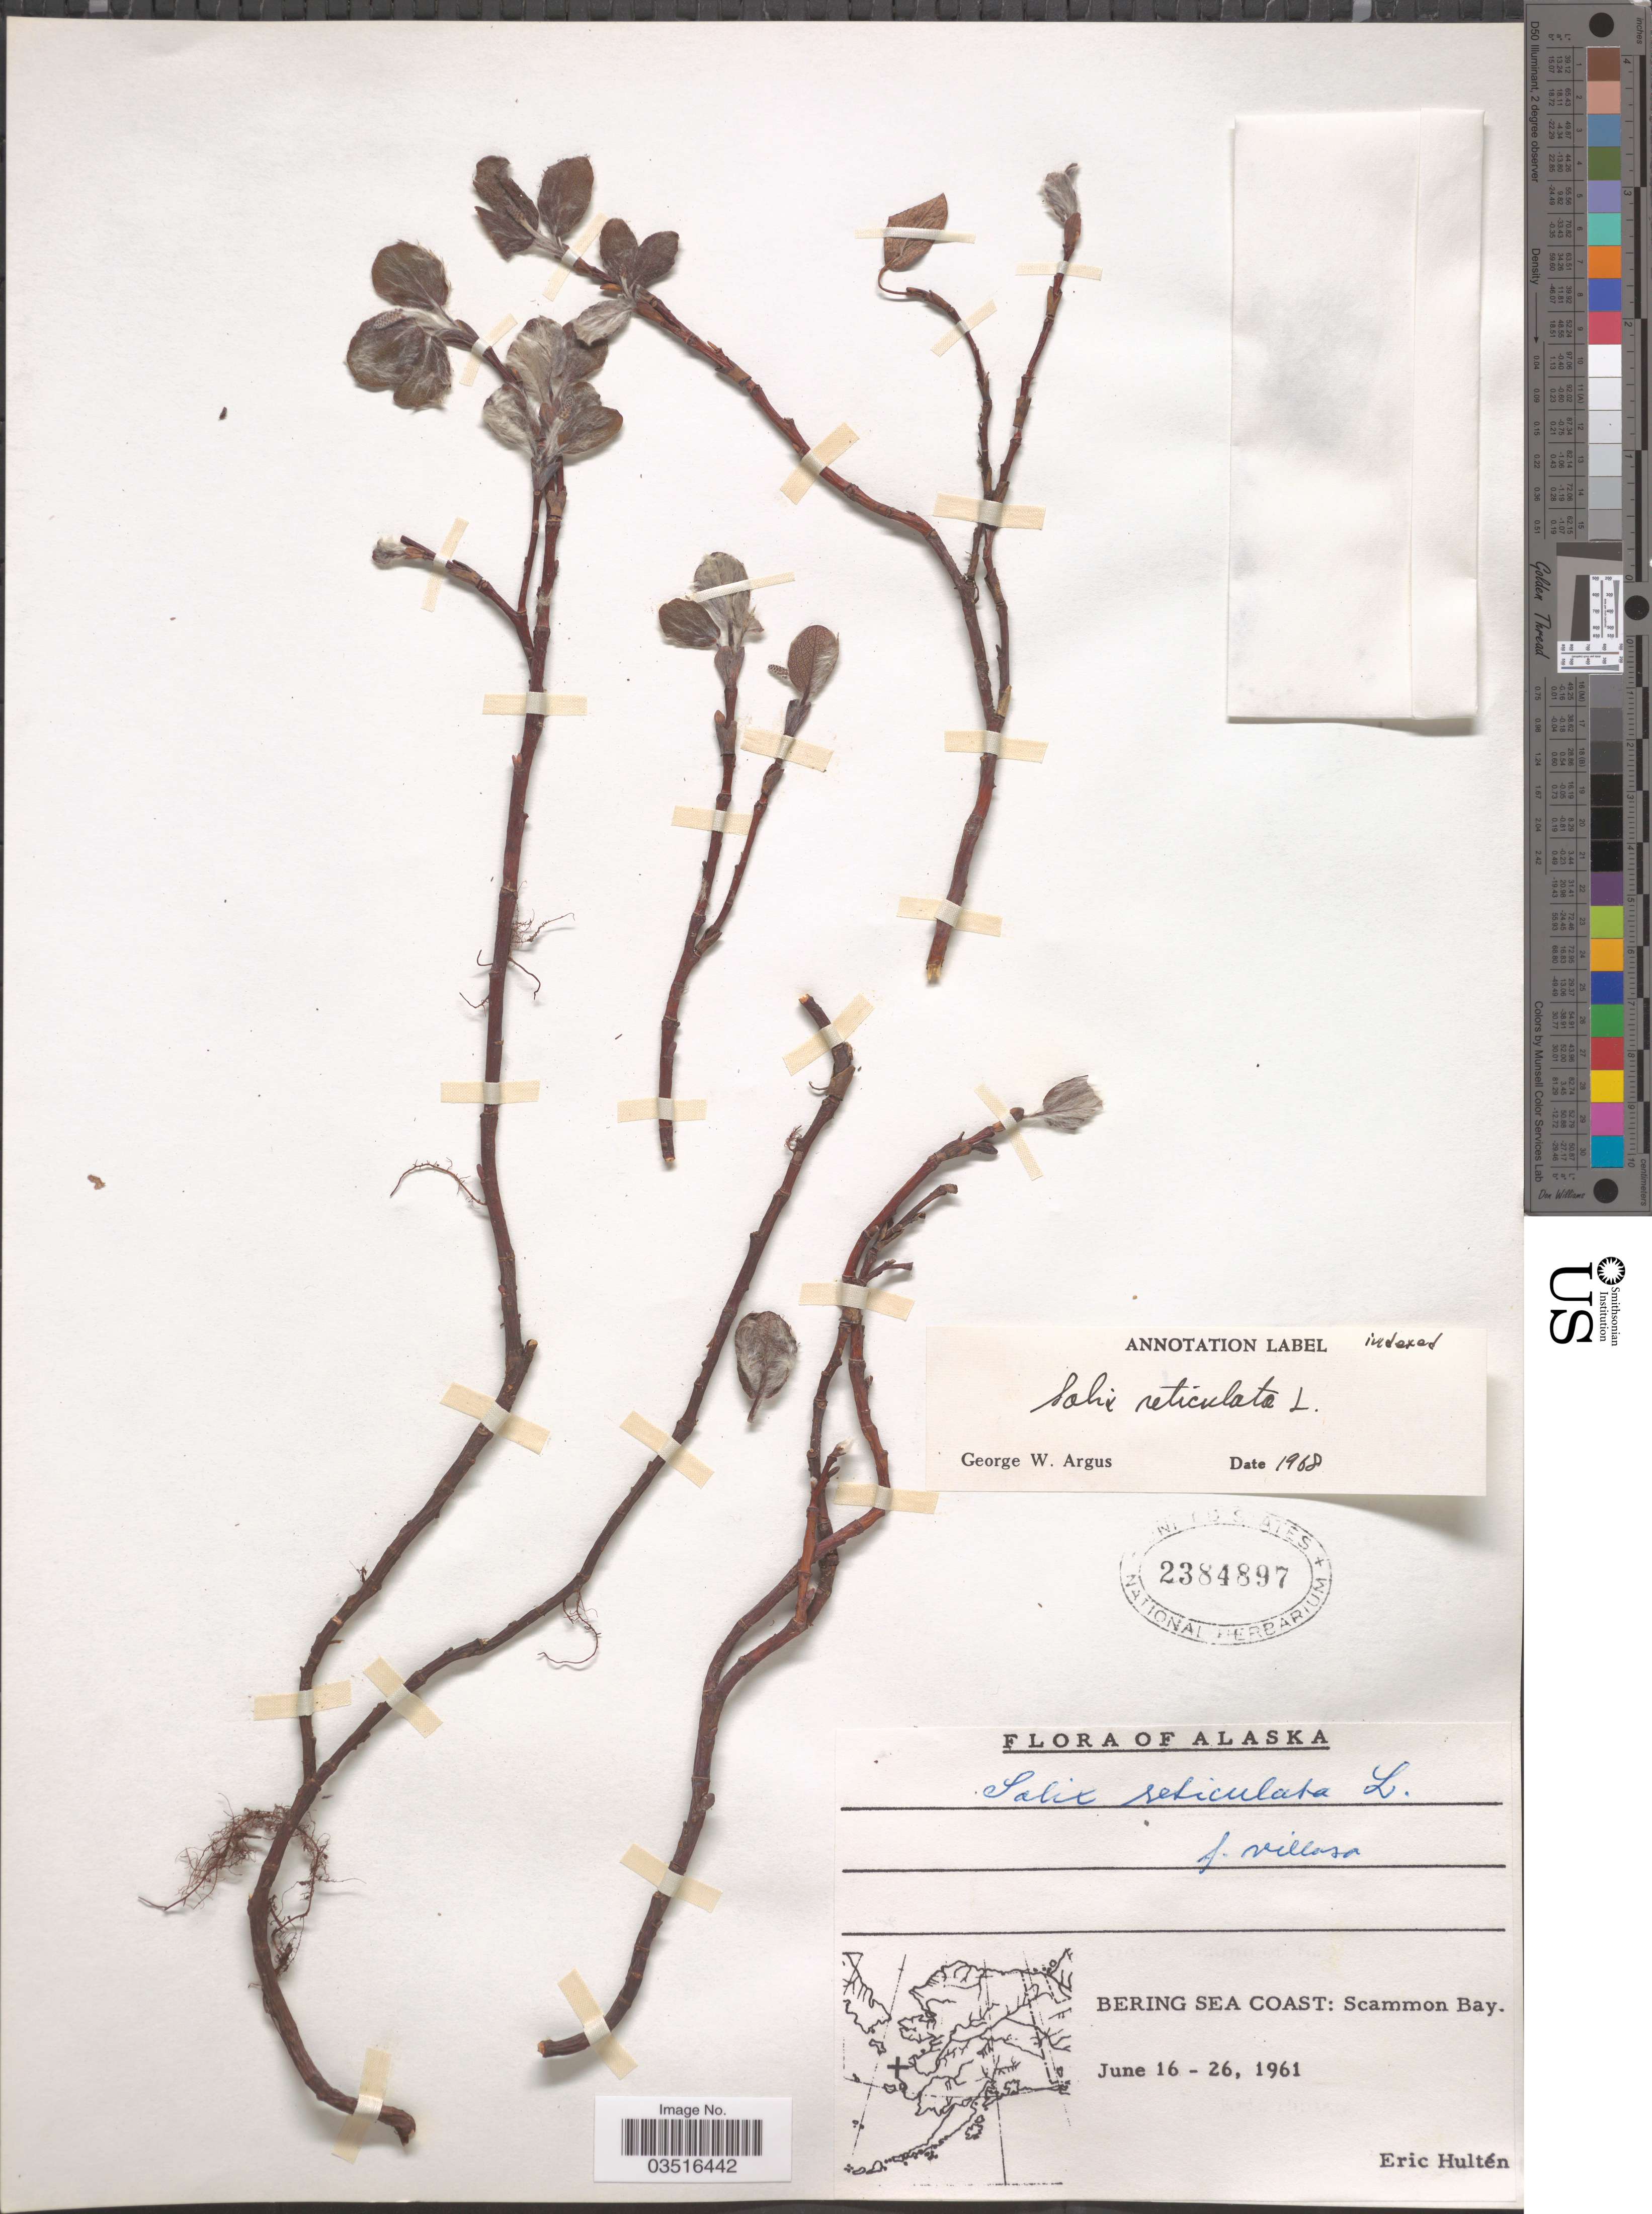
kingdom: Plantae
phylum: Tracheophyta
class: Magnoliopsida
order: Malpighiales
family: Salicaceae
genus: Salix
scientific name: Salix reticulata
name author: L.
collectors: E. G. Hultén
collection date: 1961-06-16/1961-06-26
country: United States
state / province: Alaska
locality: Bering Sea Coast: Scammon Bay.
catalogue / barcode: US 2384897